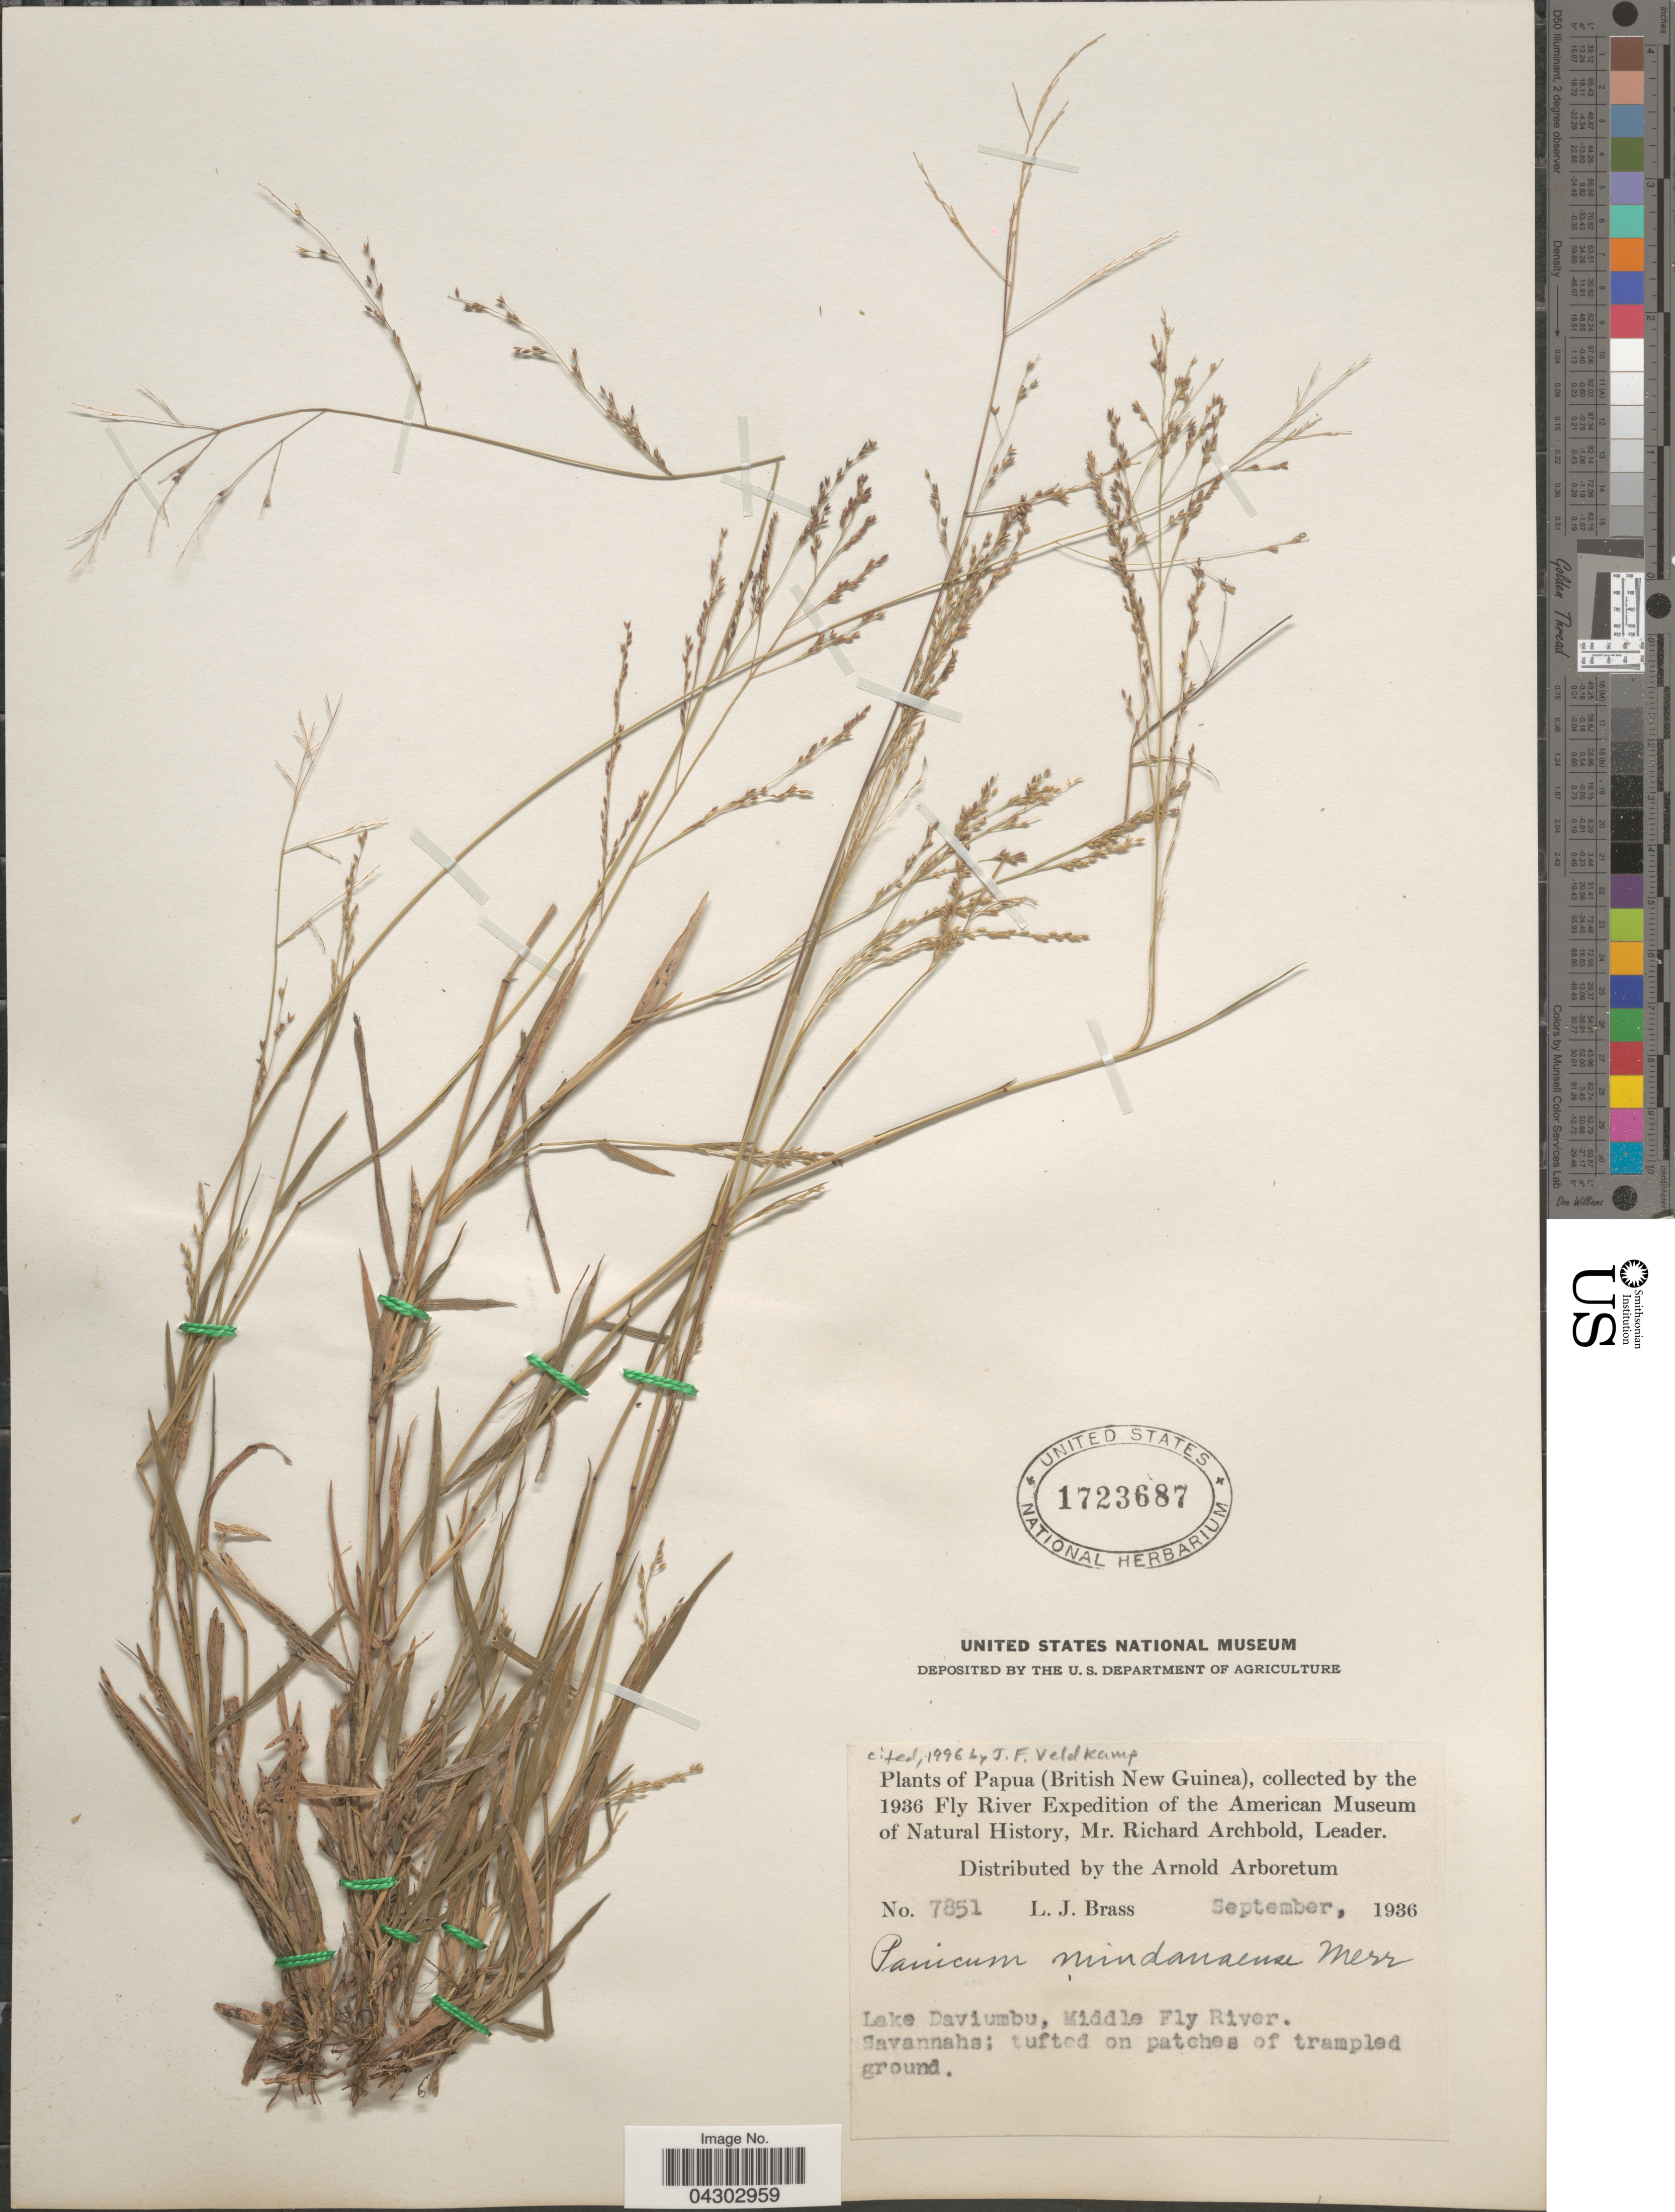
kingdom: Plantae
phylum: Tracheophyta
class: Liliopsida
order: Poales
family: Poaceae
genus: Panicum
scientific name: Panicum mindanaense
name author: Merr.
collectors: L. J. Brass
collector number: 7851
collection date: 1936-09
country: Papua New Guinea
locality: Papua (British New Guinea). The 1936 Fly River Expedition of the American Museum of Natural History. Lake Daviumbu, Middle Fly River.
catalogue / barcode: US 1723687